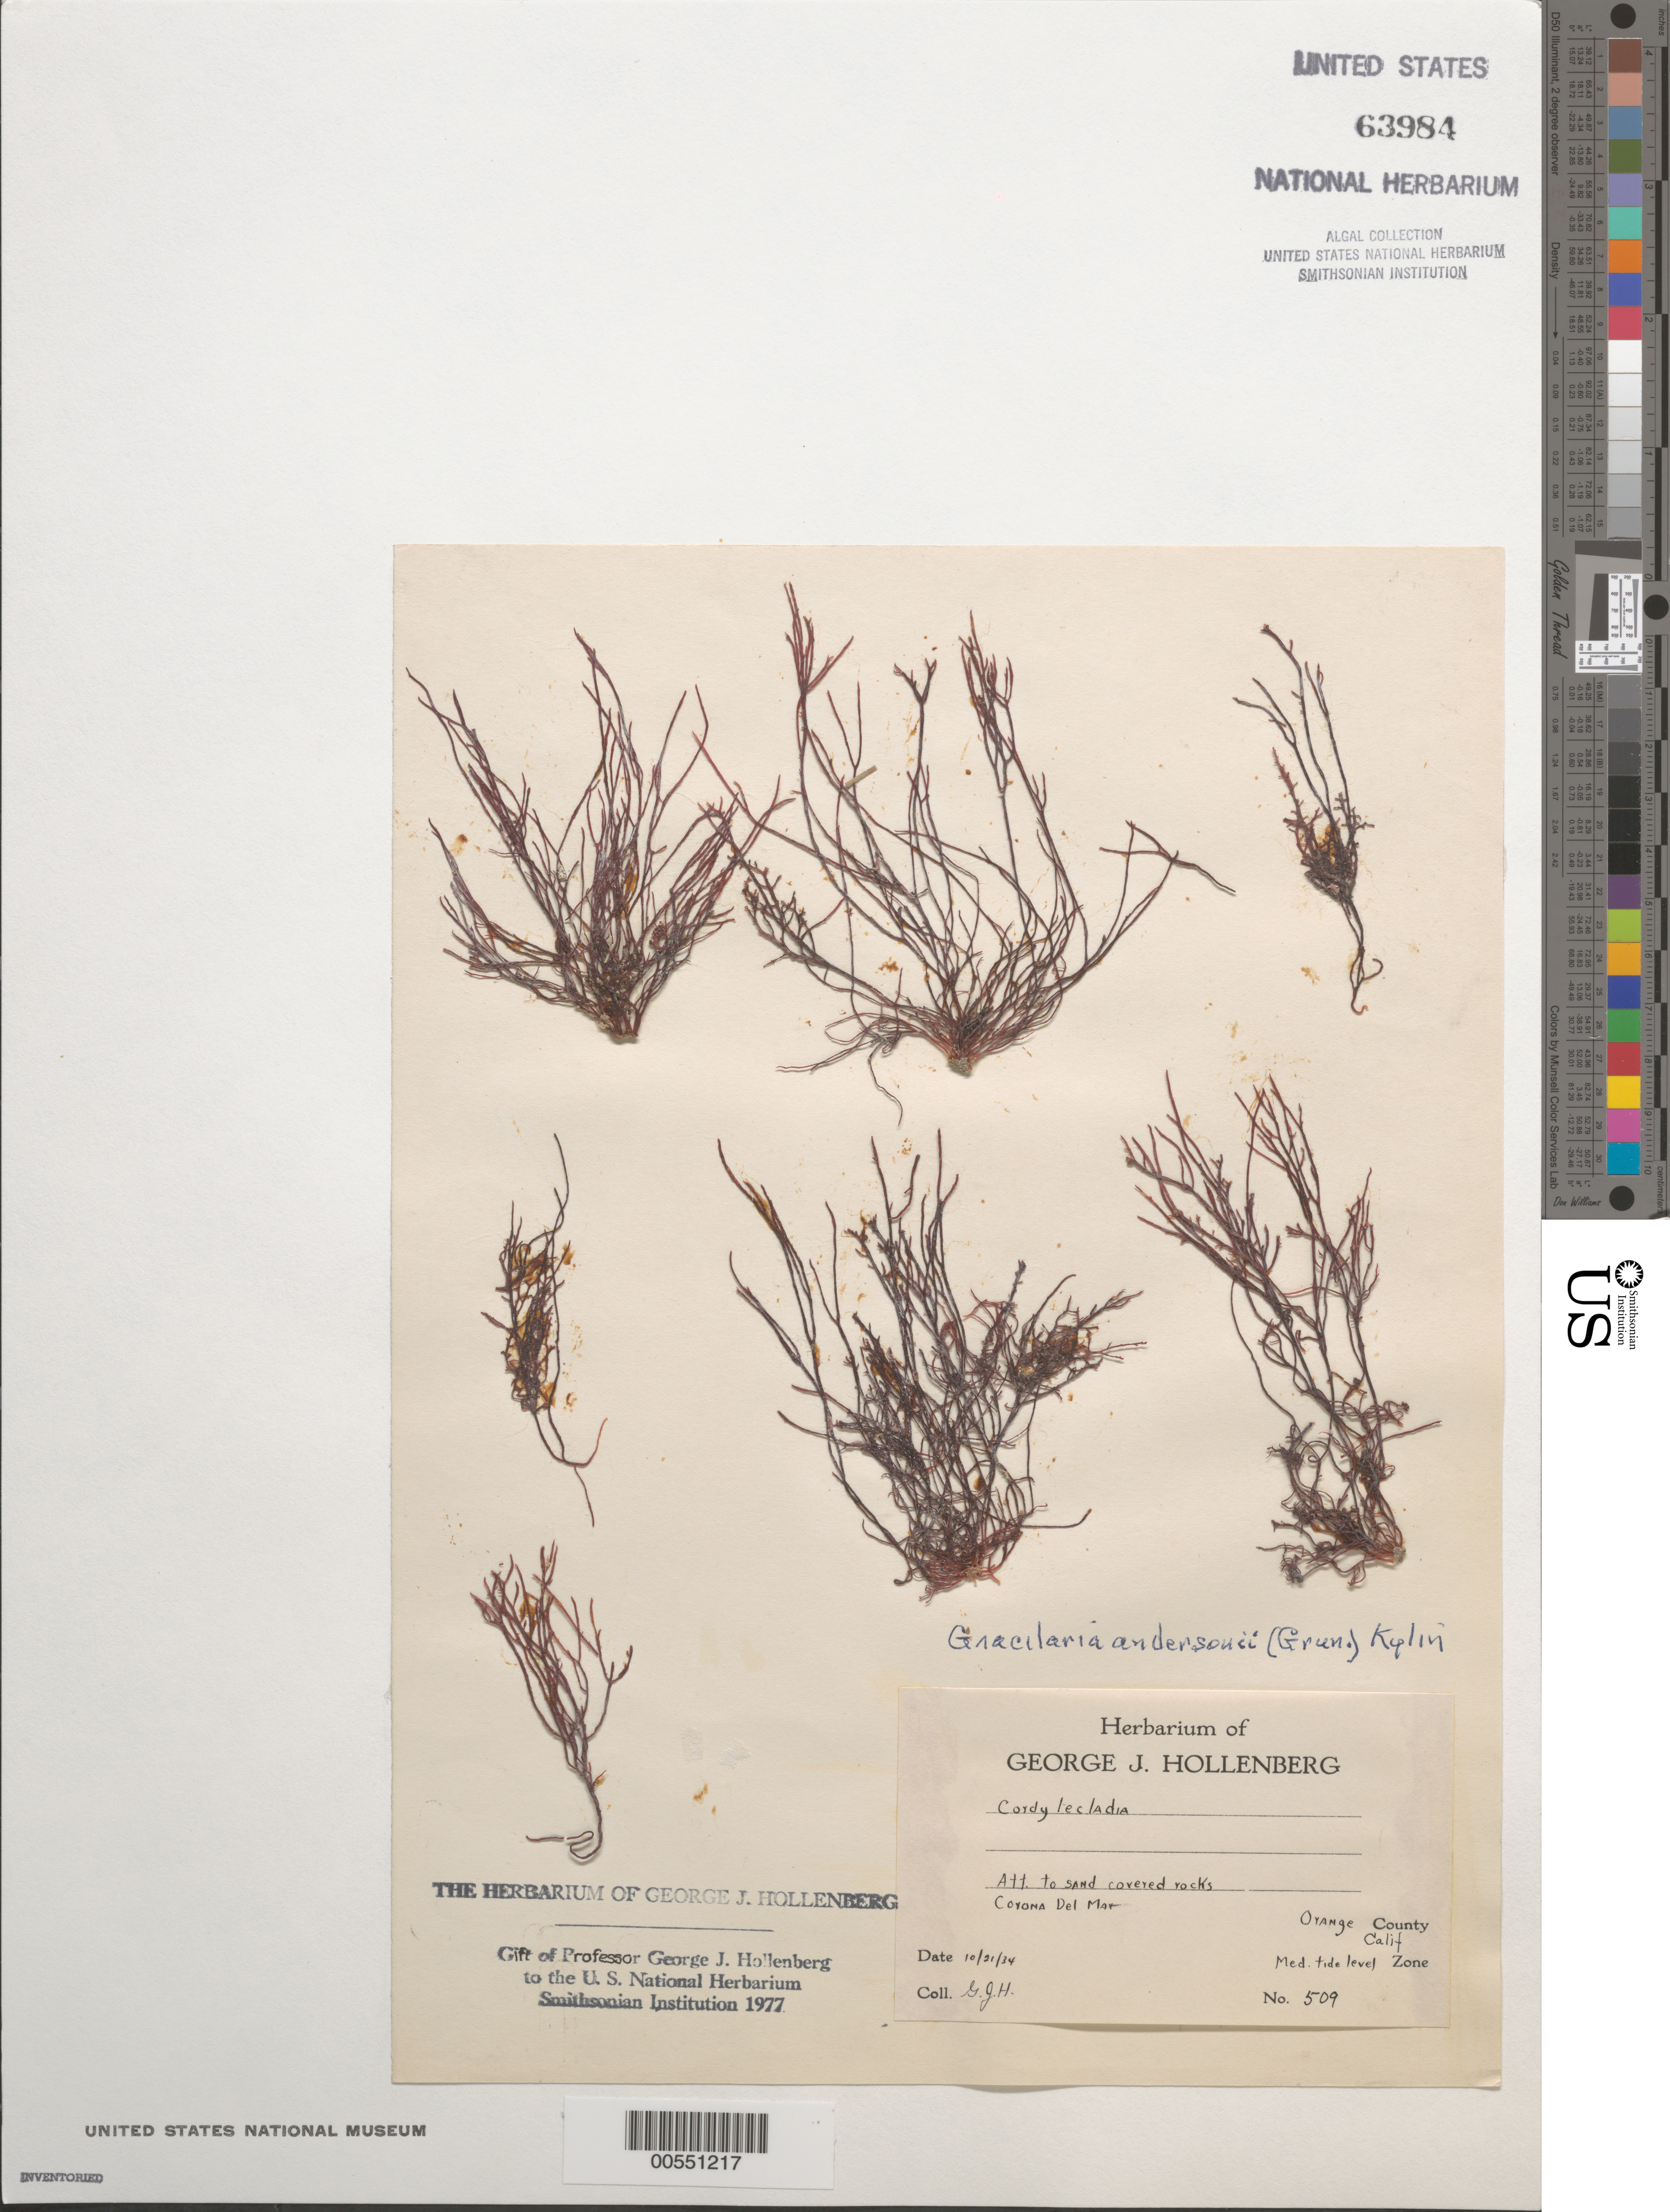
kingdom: Plantae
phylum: Rhodophyta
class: Florideophyceae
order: Gracilariales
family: Gracilariaceae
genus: Gracilariopsis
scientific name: Gracilariopsis andersonii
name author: (Grunow) E.Y. Dawson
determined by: Algae name updating Project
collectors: G. Hollenberg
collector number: GJH 509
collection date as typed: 21 Oct 1934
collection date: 1934-10-21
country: United States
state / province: California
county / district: Orange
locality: Corona del Mar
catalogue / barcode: US 63984